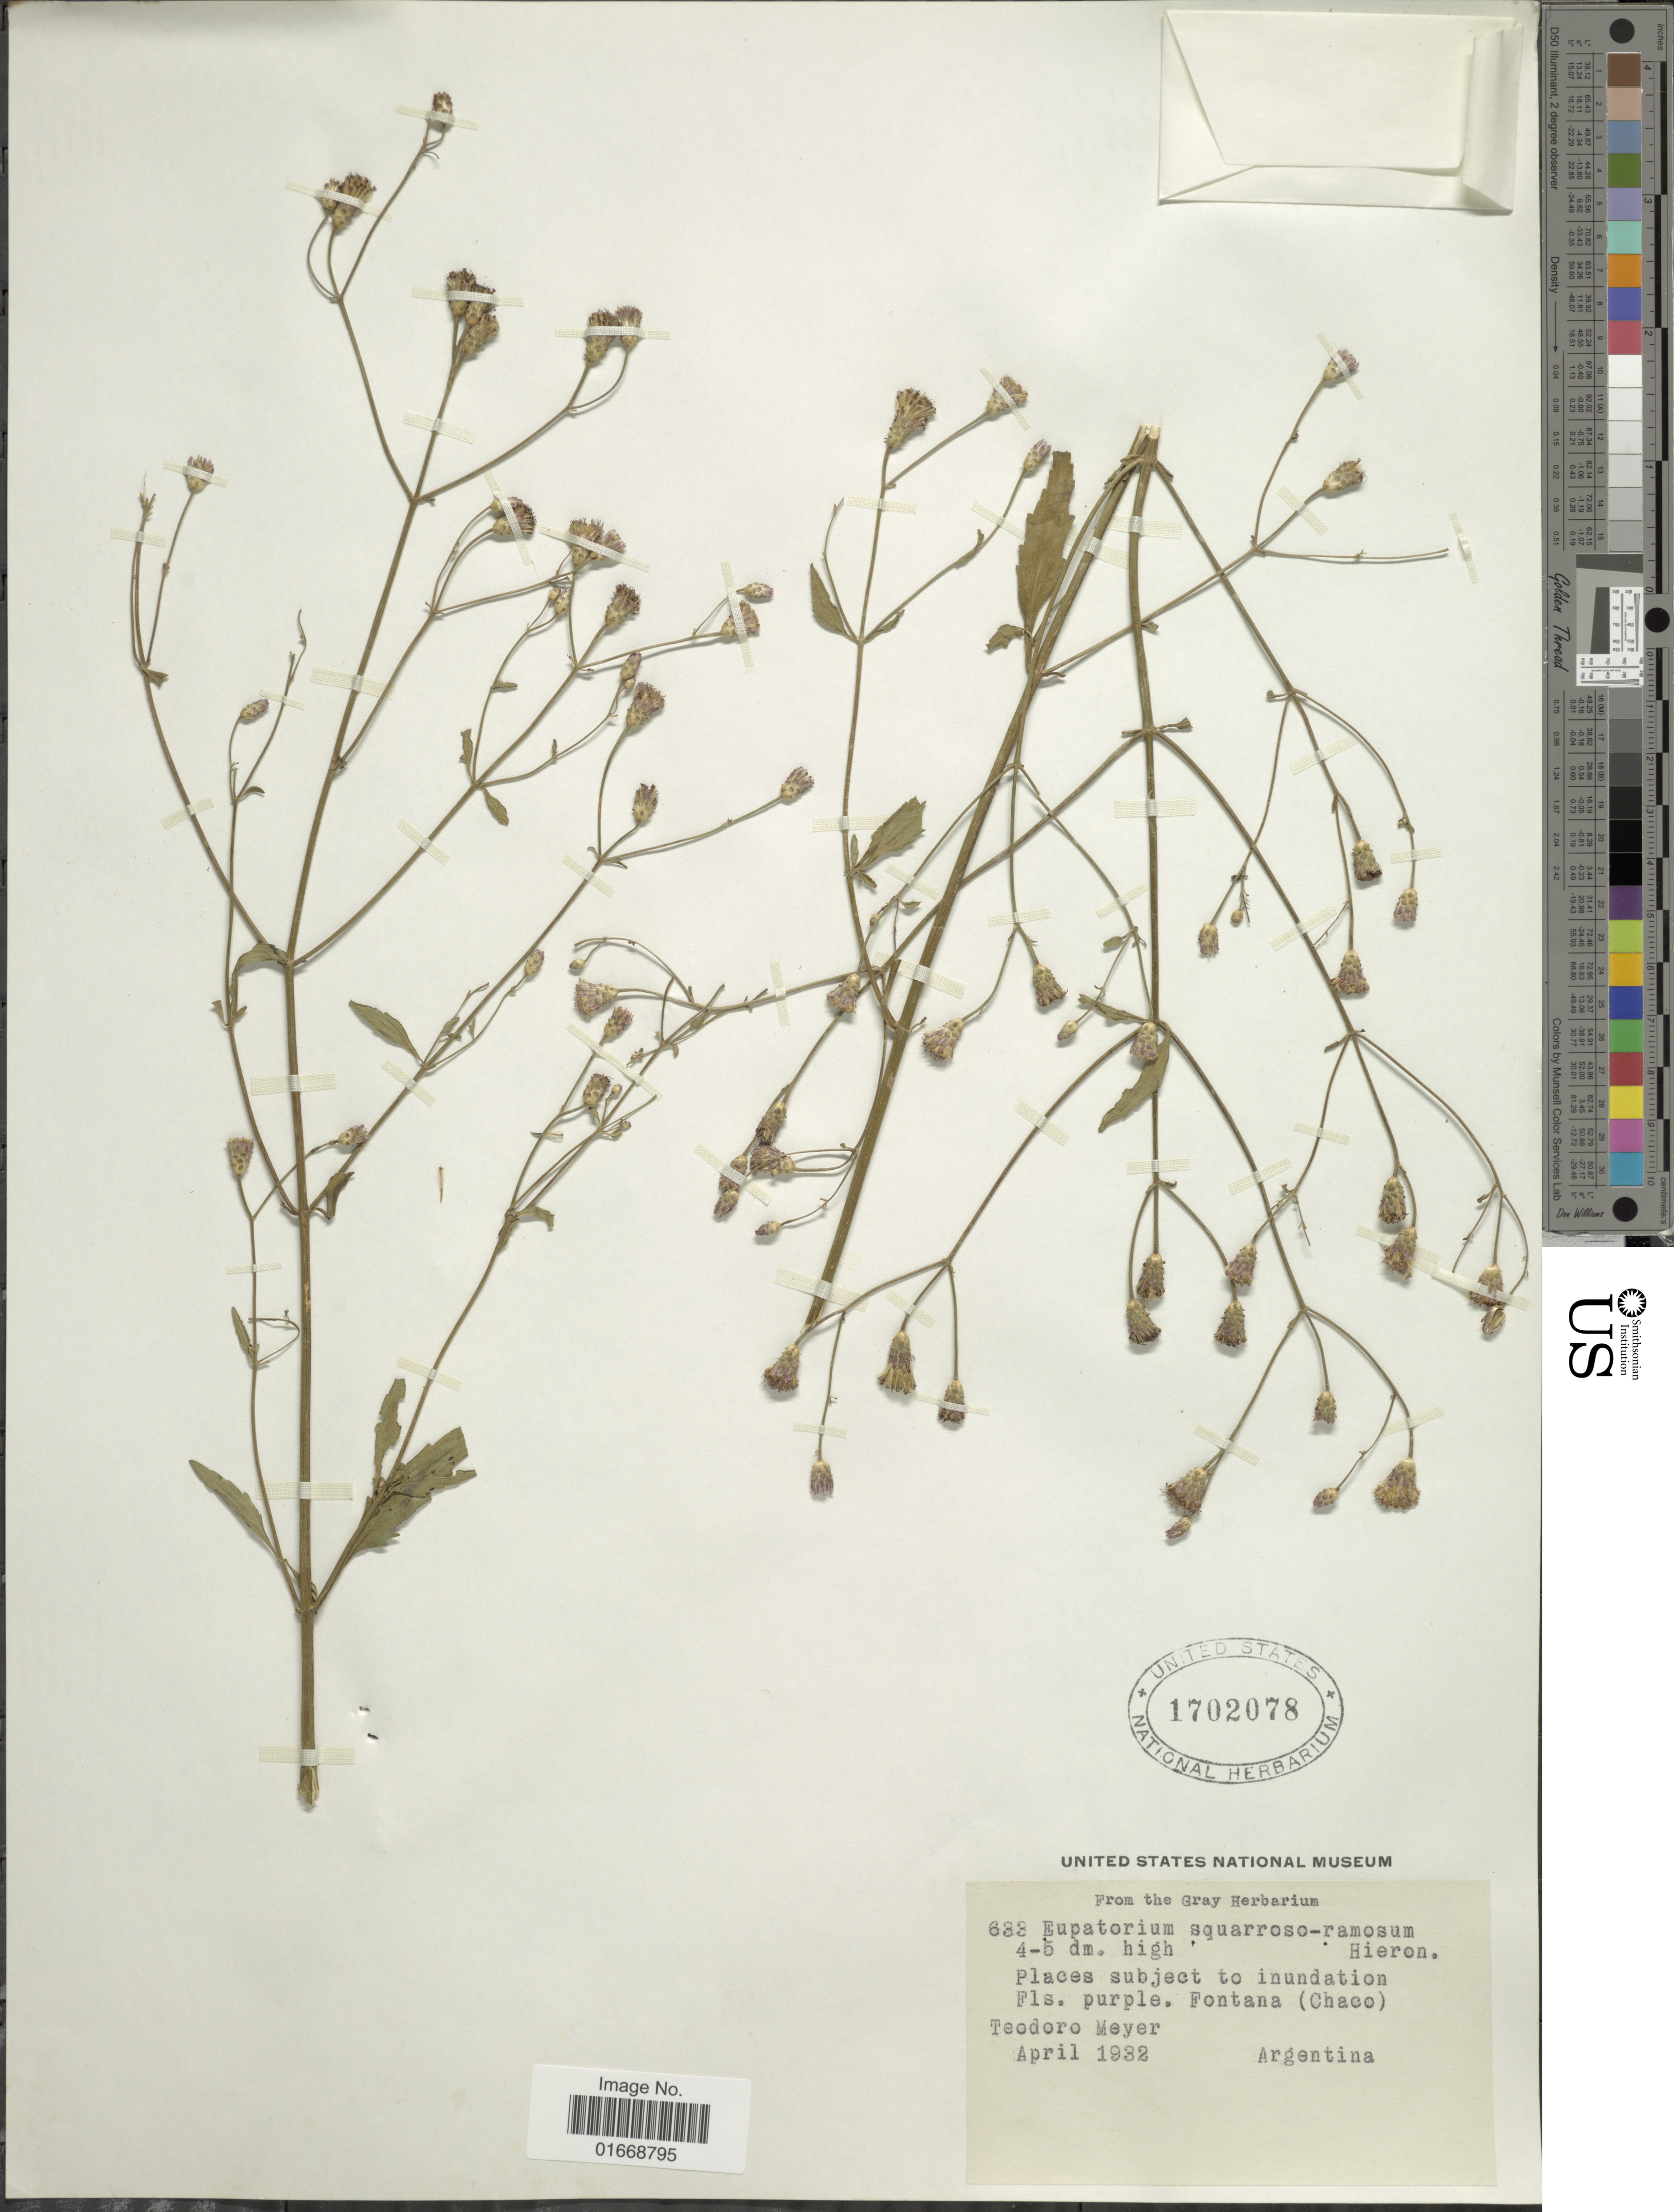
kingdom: Plantae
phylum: Tracheophyta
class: Magnoliopsida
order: Asterales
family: Asteraceae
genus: Chromolaena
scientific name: Chromolaena squarroso-ramosa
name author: (Hieron.) R.M. King & H. Rob.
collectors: T. Meyer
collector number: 633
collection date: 1932-04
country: Argentina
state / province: Chaco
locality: Fontana (Chaco)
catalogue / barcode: US 1702078